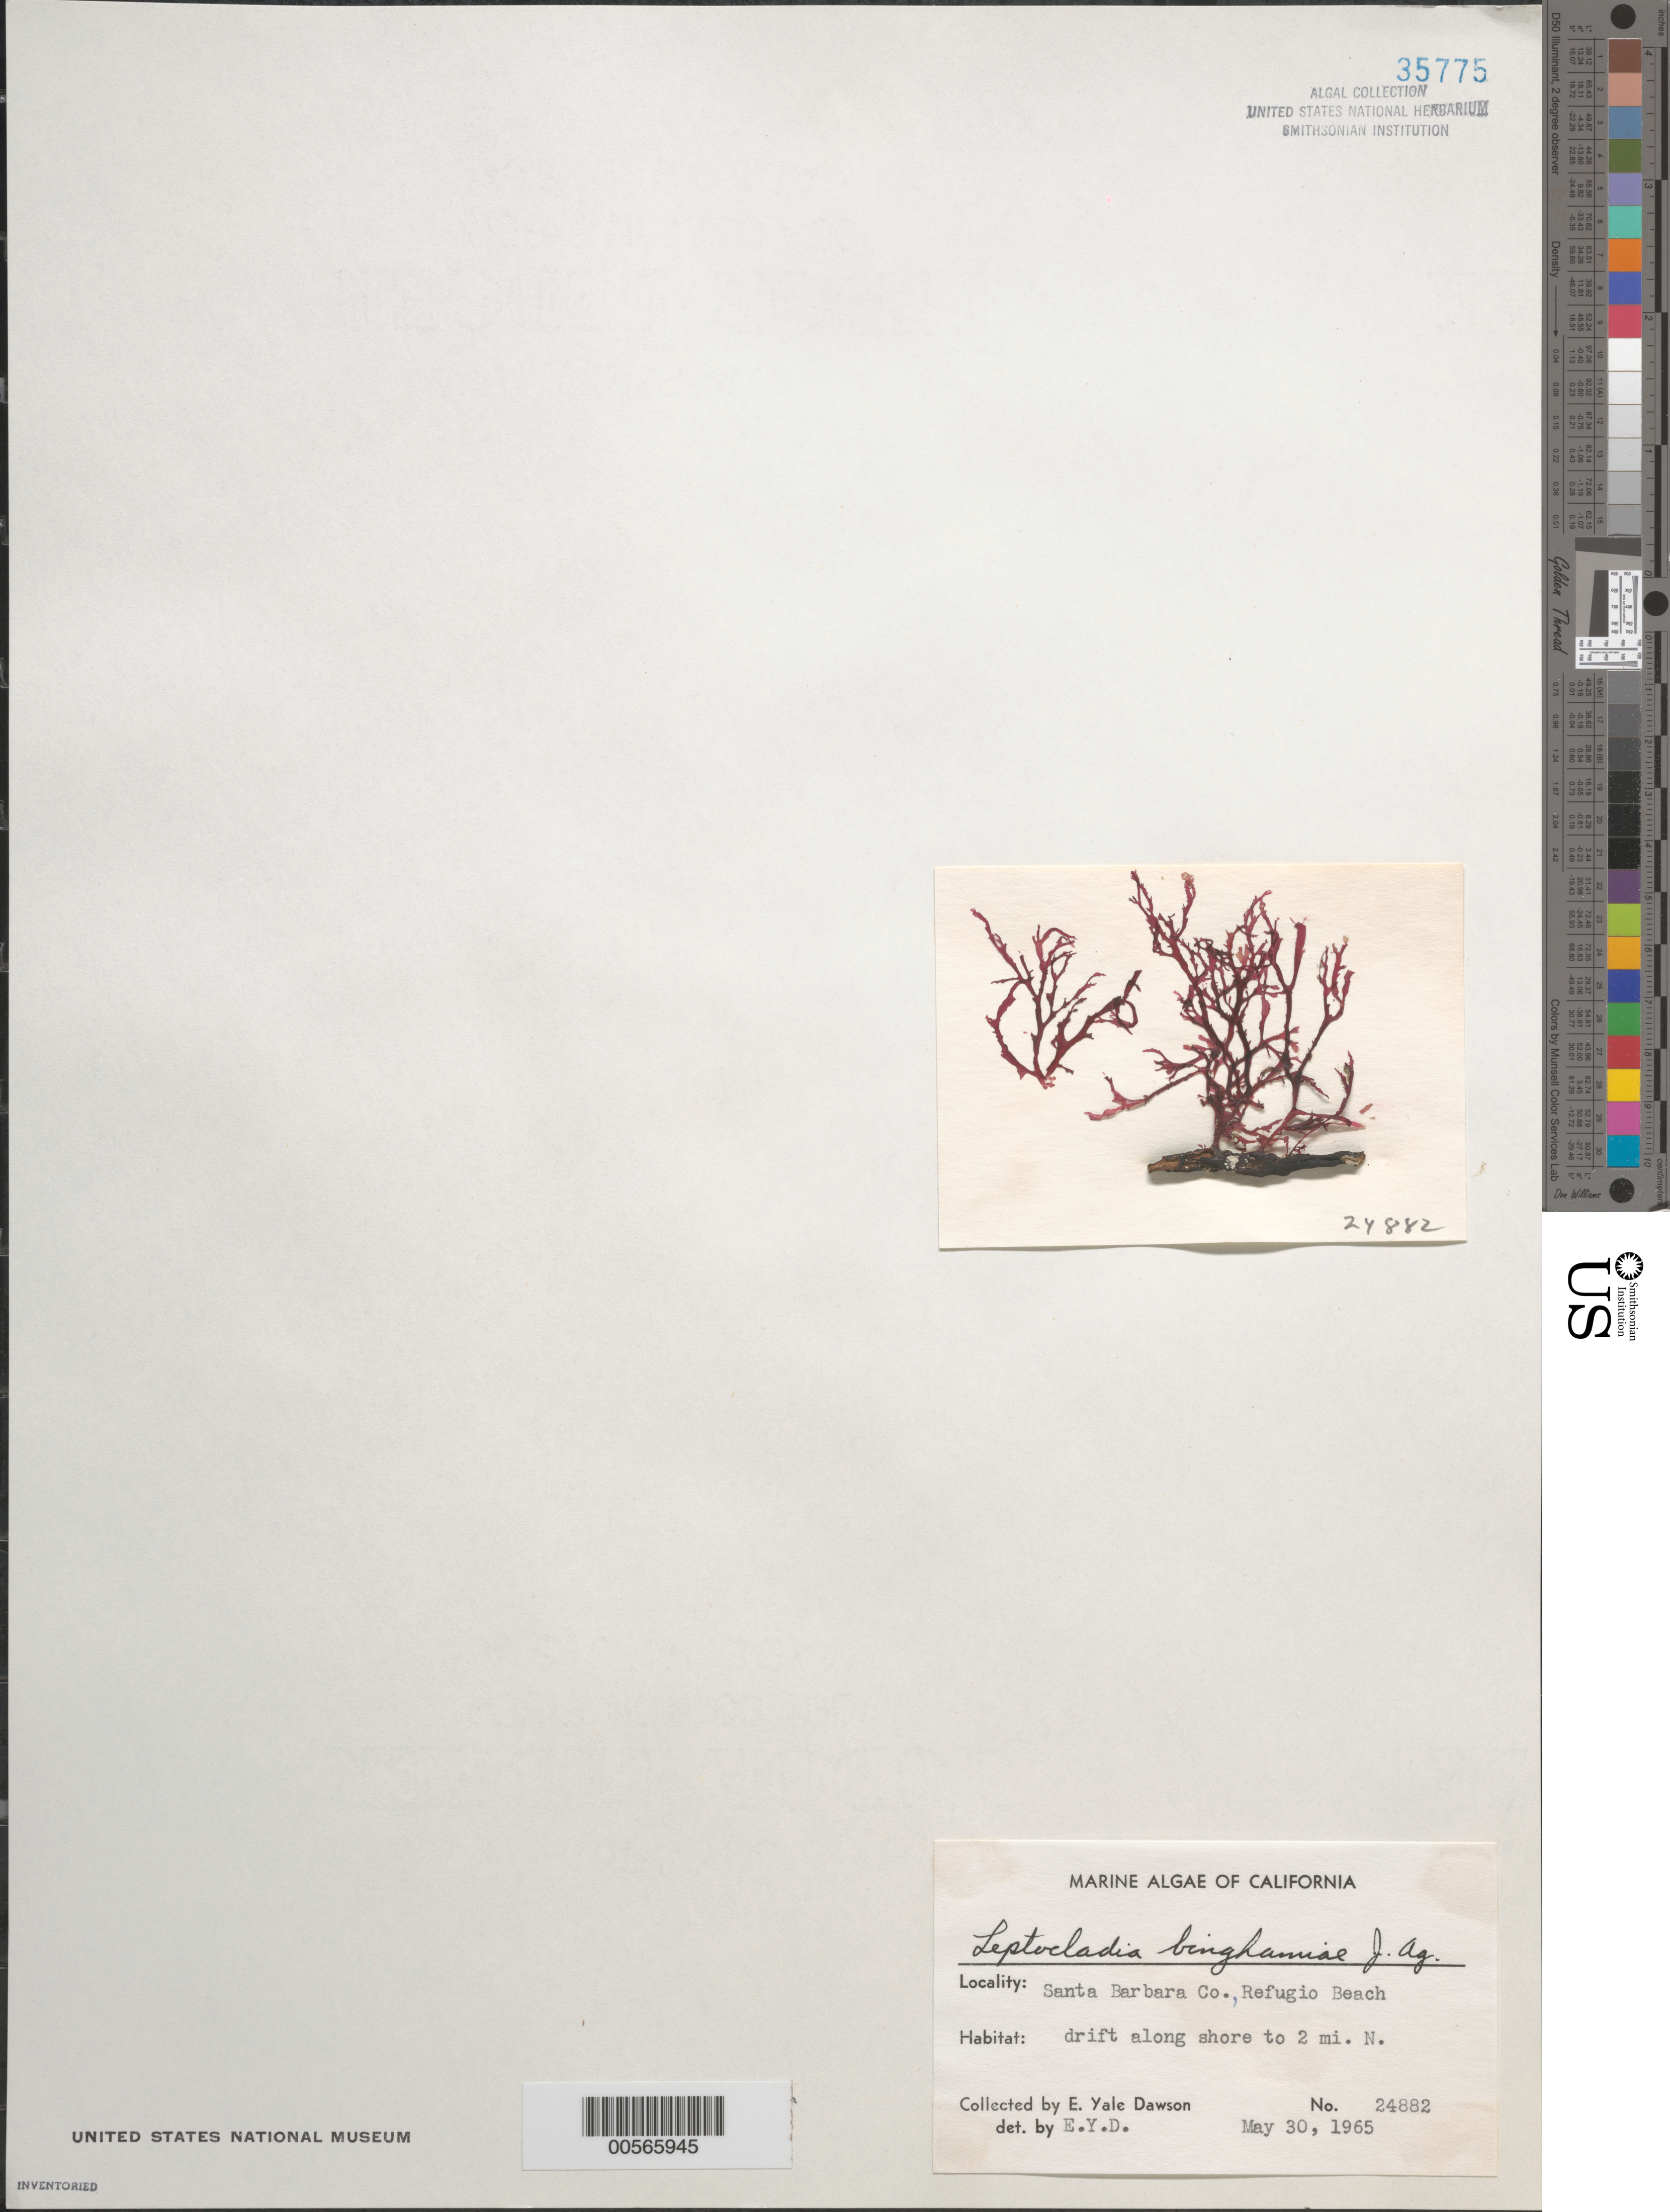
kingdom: Plantae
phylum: Rhodophyta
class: Florideophyceae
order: Gigartinales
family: Dumontiaceae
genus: Leptocladia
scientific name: Leptocladia binghamiae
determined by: Dawson, E. Y.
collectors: E. Y. Dawson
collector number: EYD 24882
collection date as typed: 30 May 1965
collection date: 1965-05-30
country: United States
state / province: California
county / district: Santa Barbara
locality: Refugio Beach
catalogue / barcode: US 35775